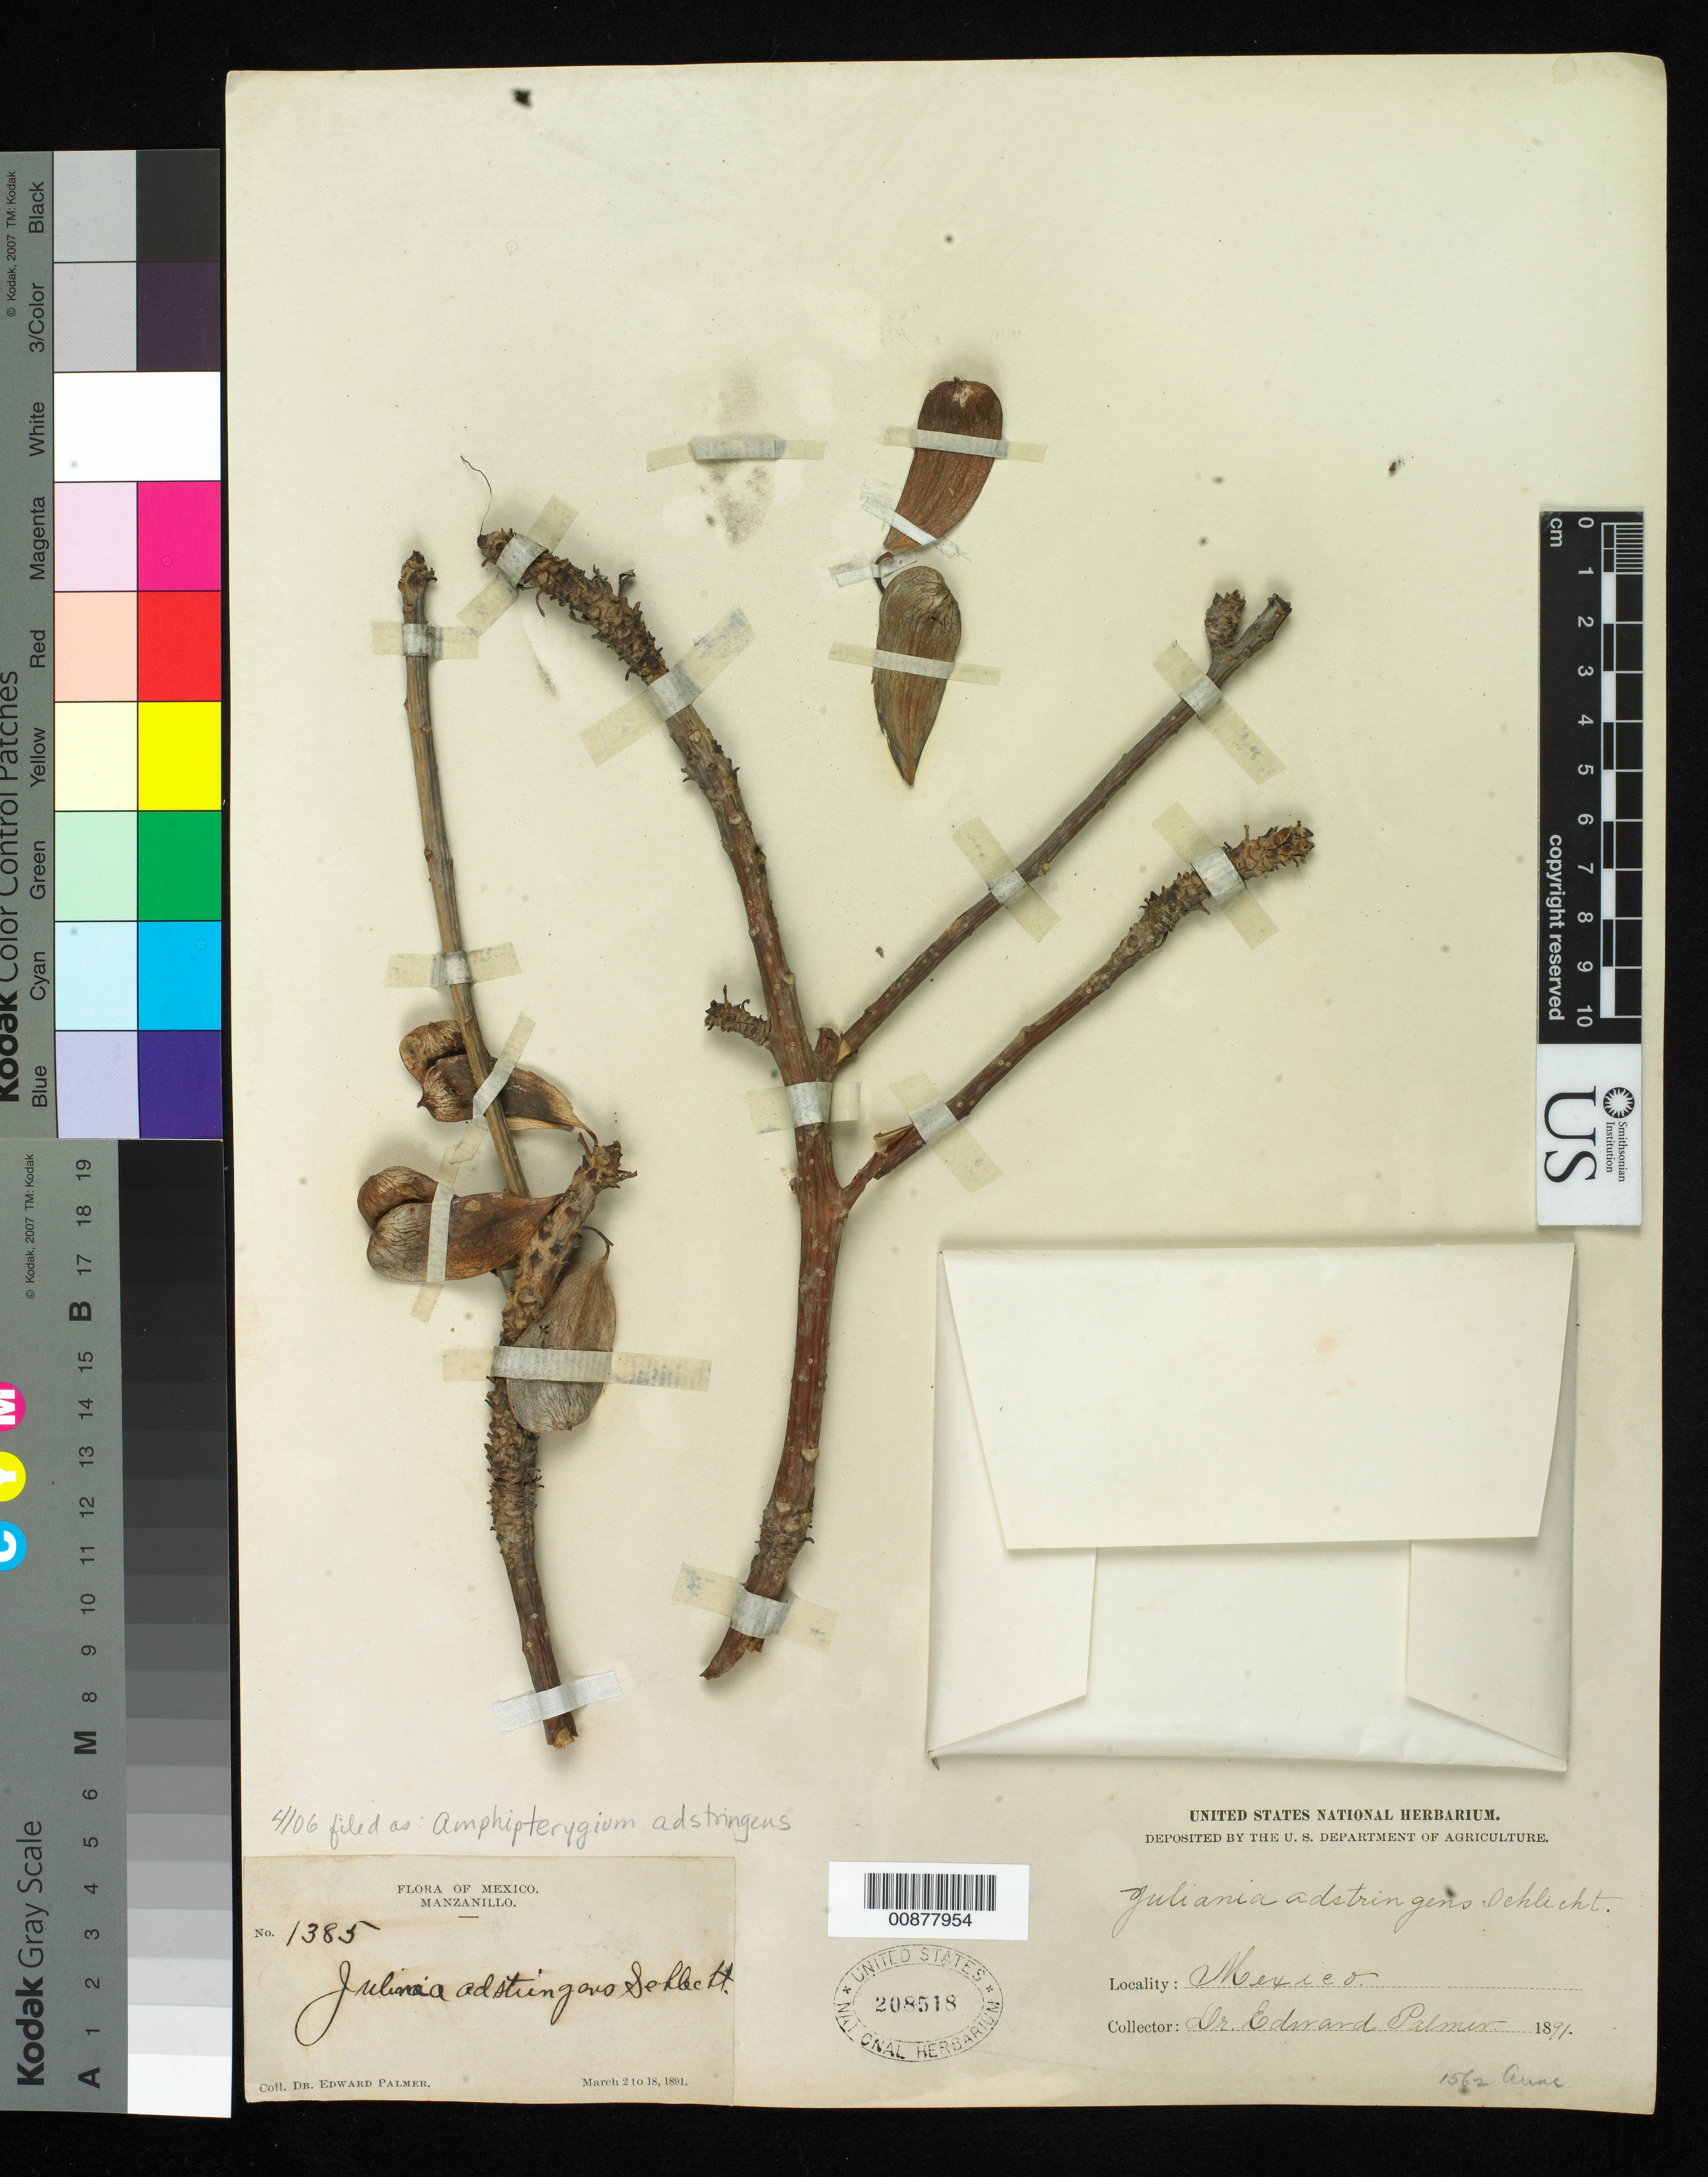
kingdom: Plantae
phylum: Tracheophyta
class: Magnoliopsida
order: Sapindales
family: Anacardiaceae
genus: Amphipterygium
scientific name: Amphipterygium adstringens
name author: (Schltdl.) Schiede ex Standl.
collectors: E. Palmer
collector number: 1385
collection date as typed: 02 Mar 1891 to 18 Mar 1891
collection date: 1891-03-02/1891-03-18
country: Mexico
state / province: Colima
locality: Manzanillo, Colima.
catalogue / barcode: US 208518